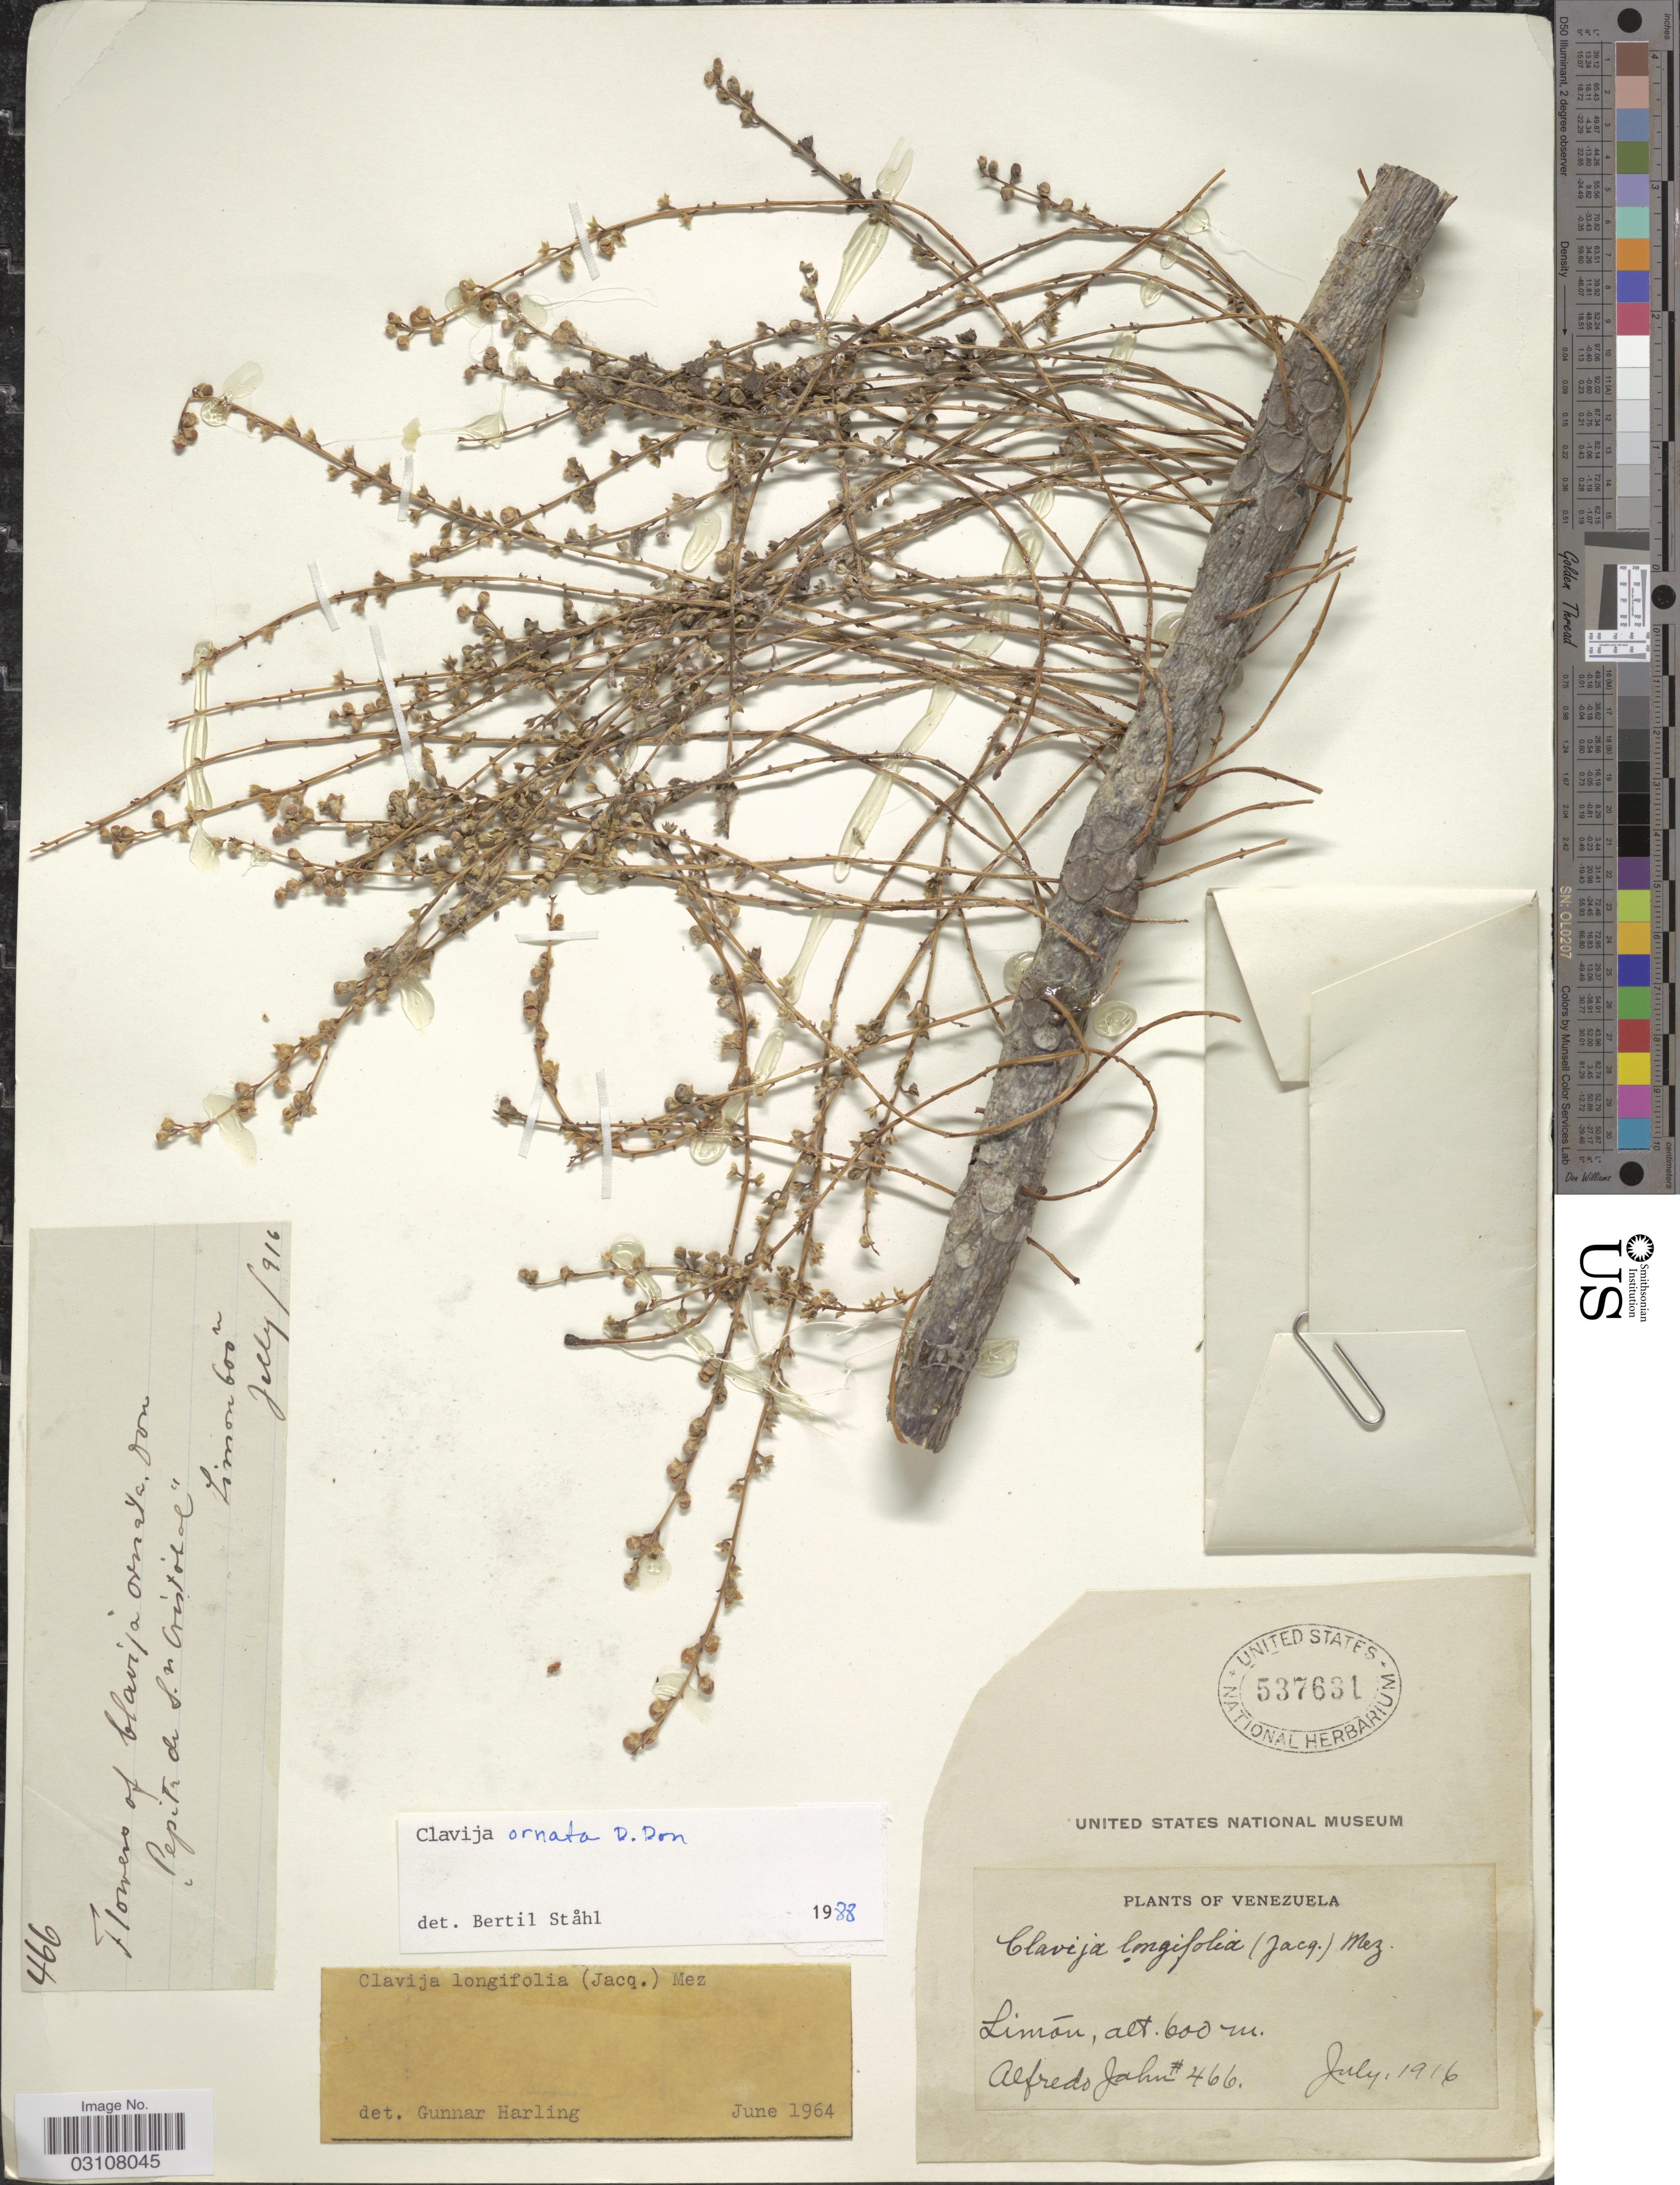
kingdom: Plantae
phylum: Tracheophyta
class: Magnoliopsida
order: Ericales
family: Primulaceae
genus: Clavija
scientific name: Clavija ornata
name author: D. Don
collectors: A. Jahn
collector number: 466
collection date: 1916-07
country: Venezuela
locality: Limón.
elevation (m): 600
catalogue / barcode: US 537631